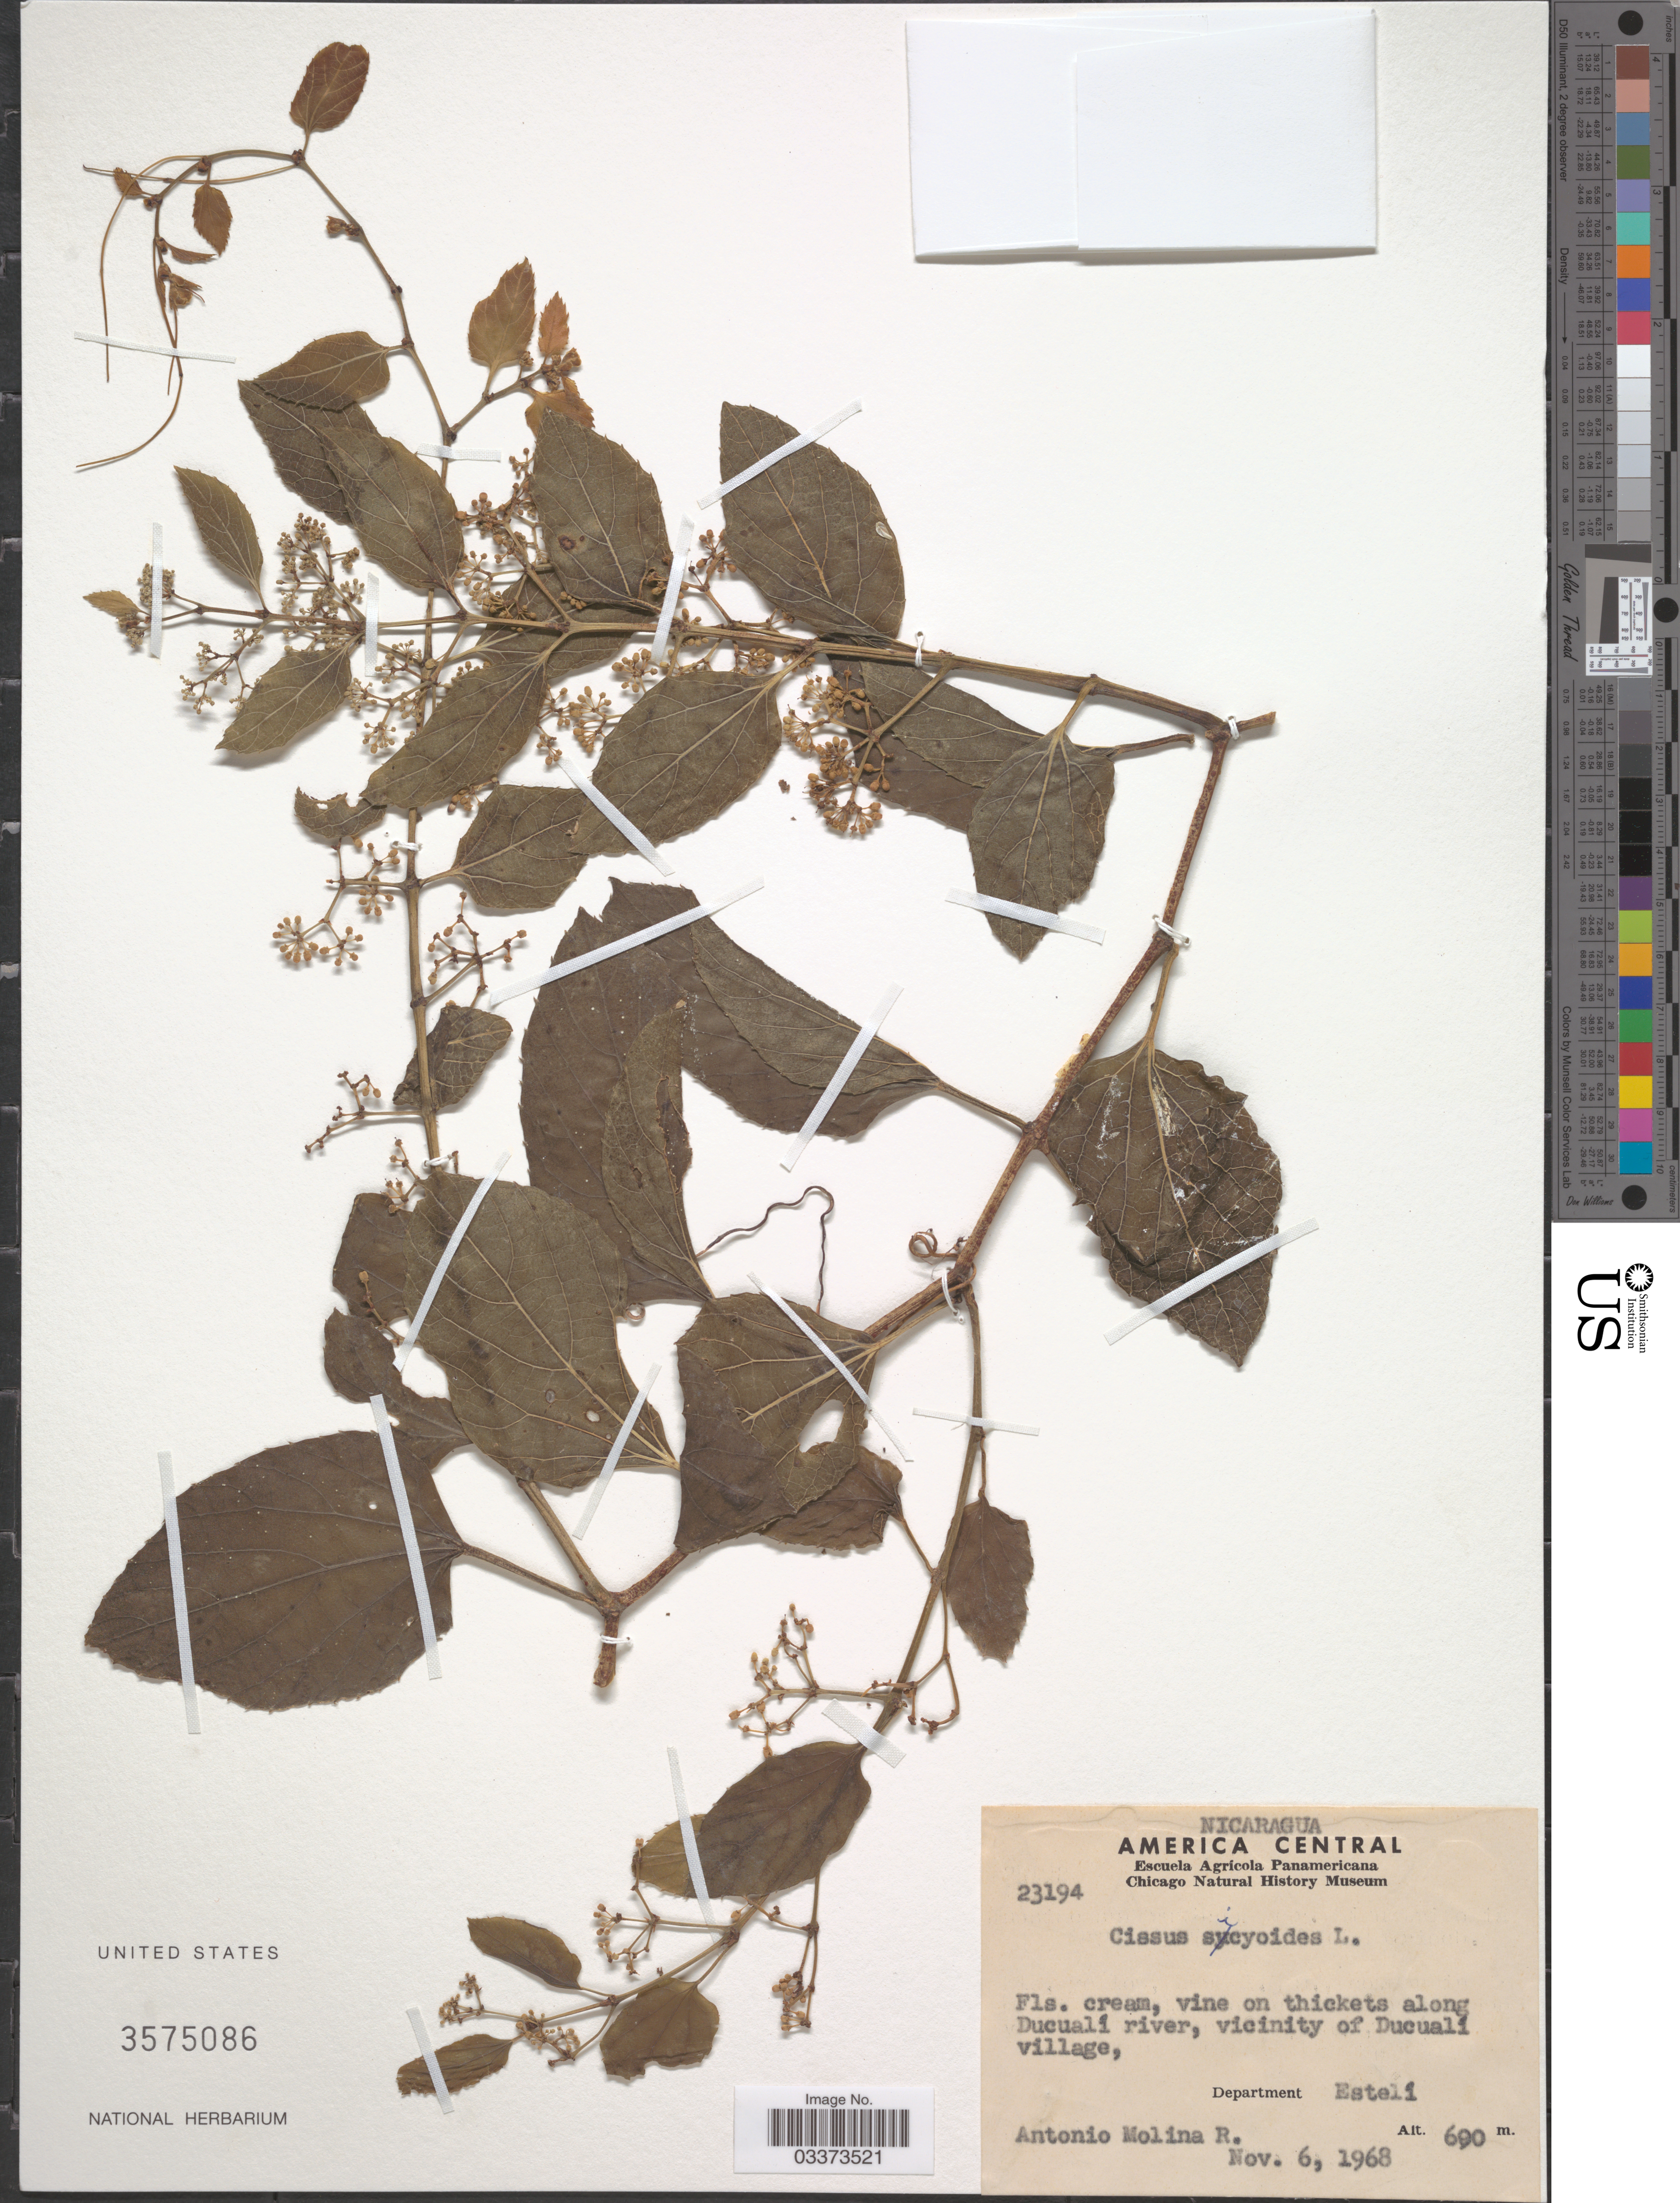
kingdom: Plantae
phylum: Tracheophyta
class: Magnoliopsida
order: Vitales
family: Vitaceae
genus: Cissus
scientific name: Cissus verticillata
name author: (L.) Nicolson & C.E. Jarvis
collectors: A. Molina R.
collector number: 23194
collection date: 1968-11-06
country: Nicaragua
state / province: Esteli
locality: Along Ducualí river, vicinity of Ducualí village, Department of Estelí.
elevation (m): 690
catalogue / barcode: US 3575086